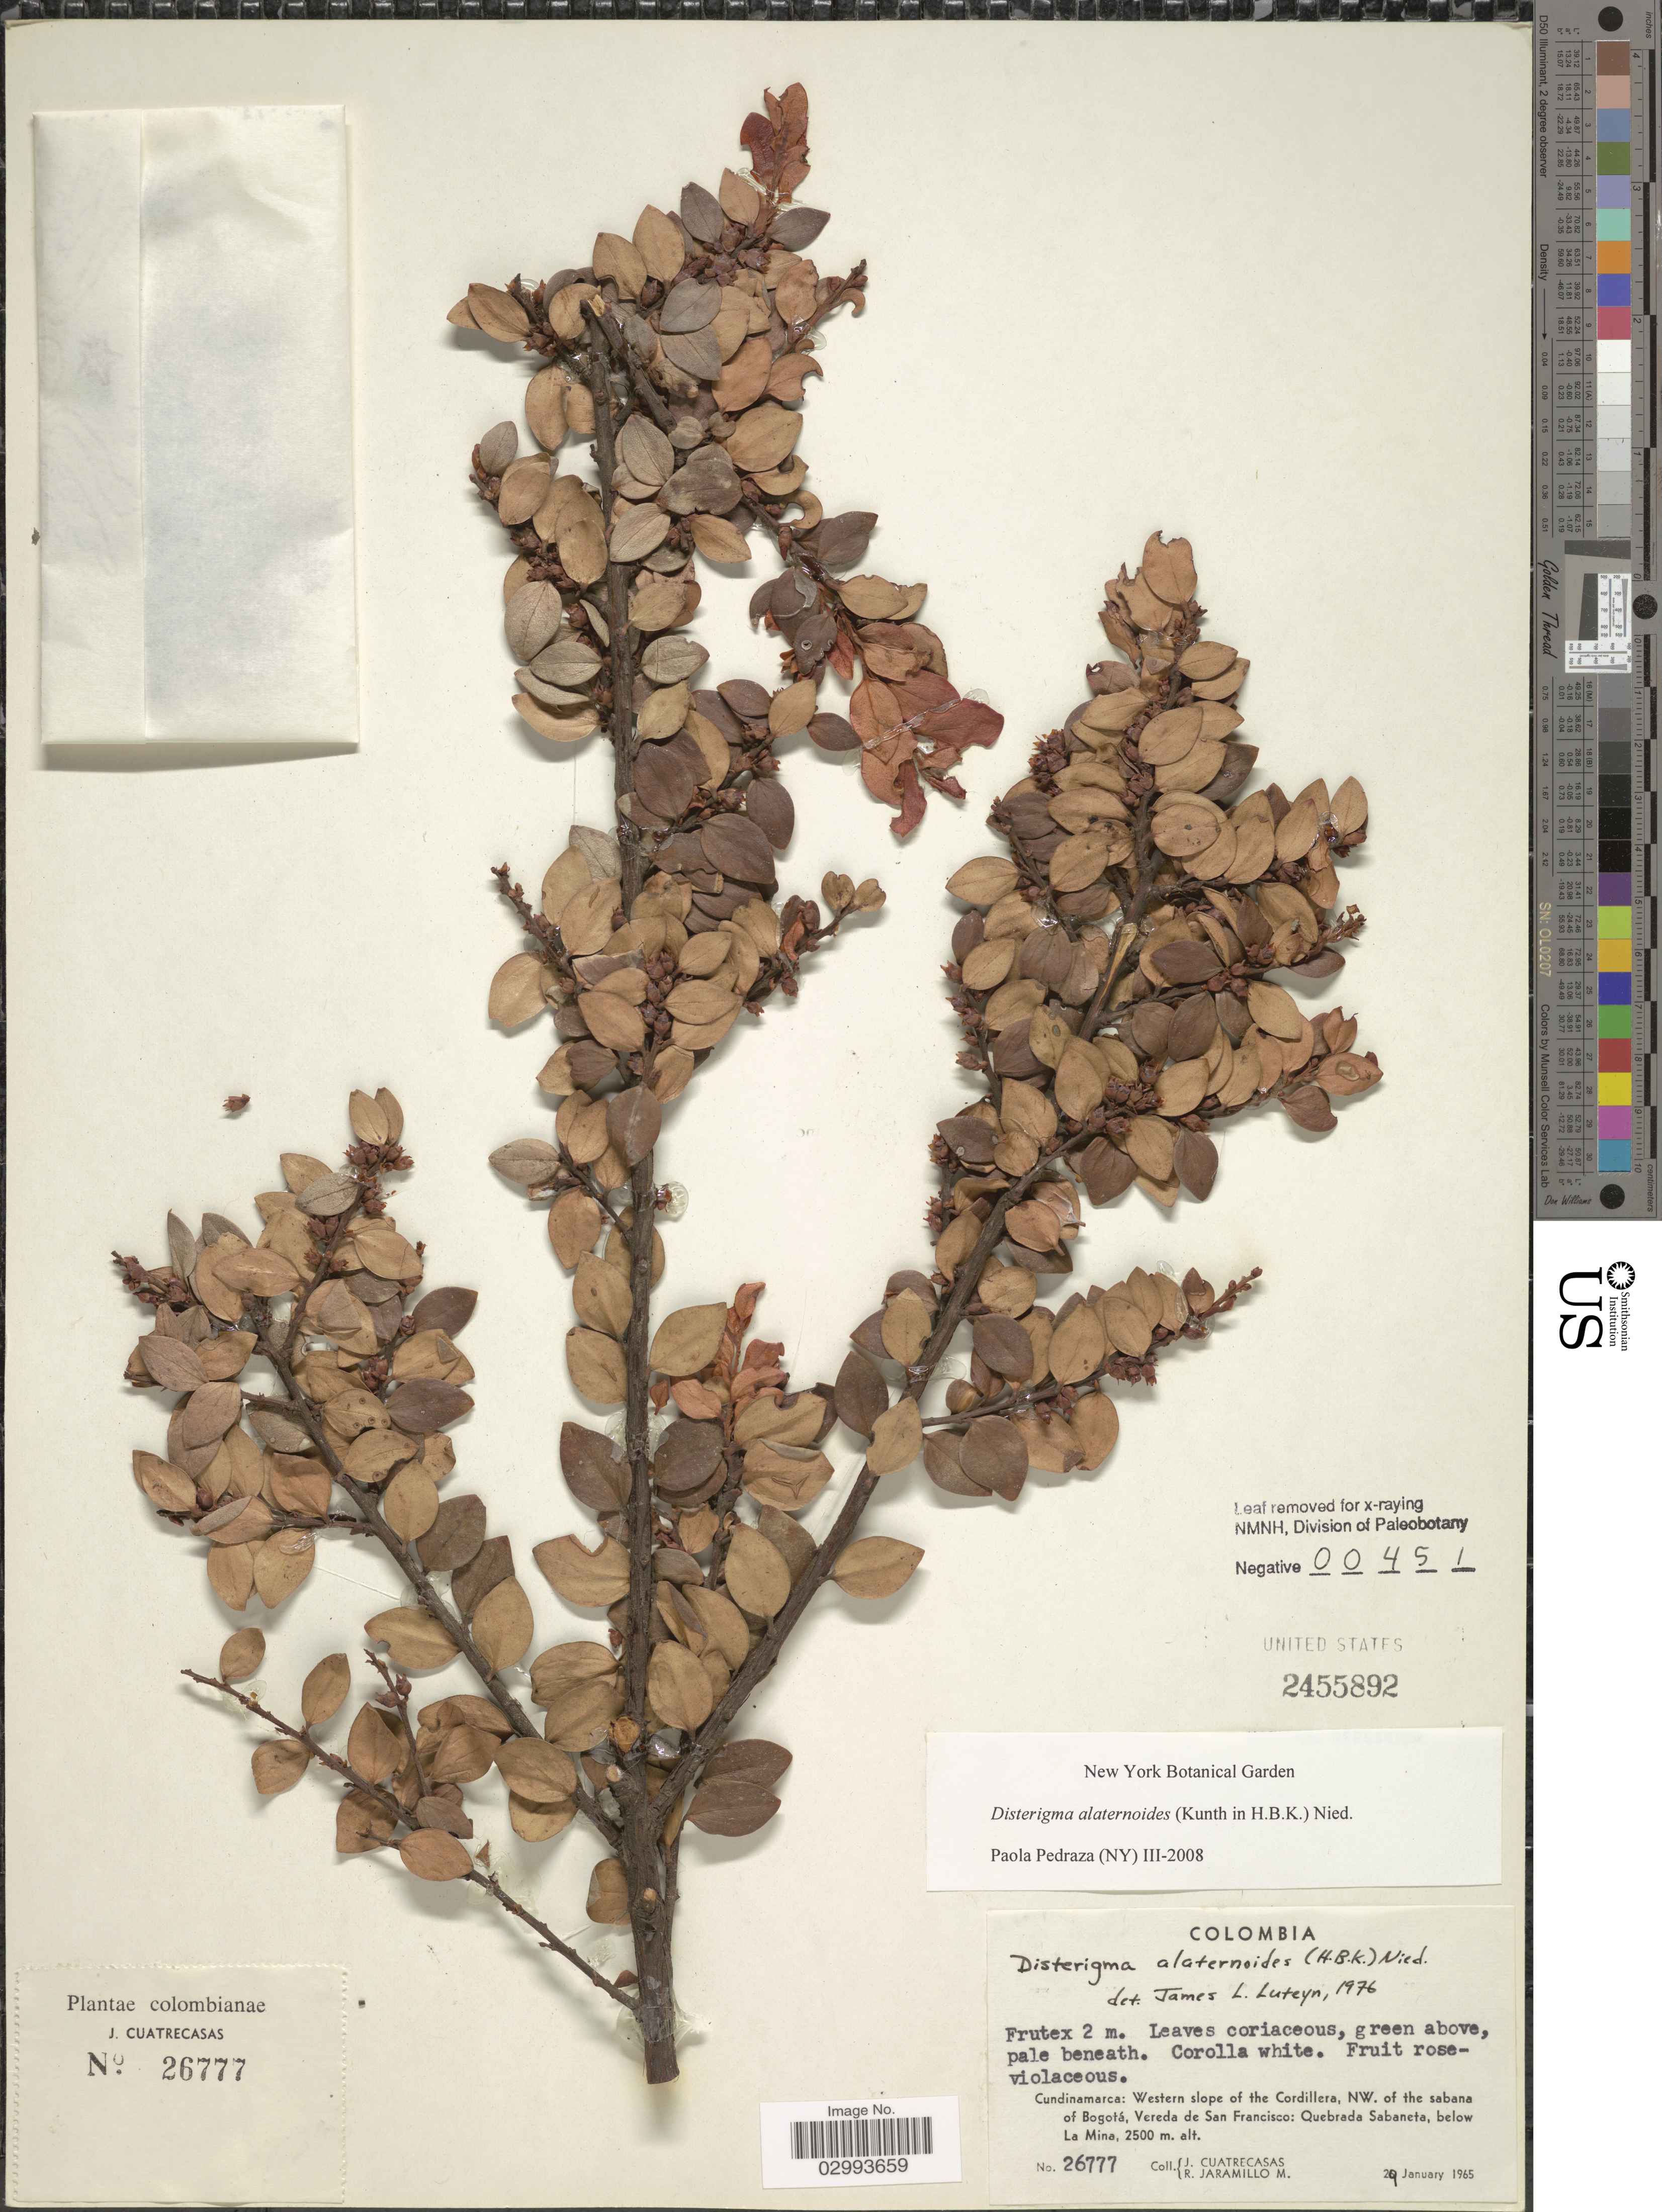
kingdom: Plantae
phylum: Tracheophyta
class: Magnoliopsida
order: Ericales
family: Ericaceae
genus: Disterigma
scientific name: Disterigma alaternoides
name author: (Kunth) Nied.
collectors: J. Cuatrecasas & R. Jaramillo M.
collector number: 26777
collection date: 1965-01-29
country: Colombia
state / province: Cundinamarca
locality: Western slope of the Cordillera, NW. of the sabana of Bogotá, Vereda de San Francisco, Quebrada Sabaneta, below La Mina.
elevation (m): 2500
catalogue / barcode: US 2455892